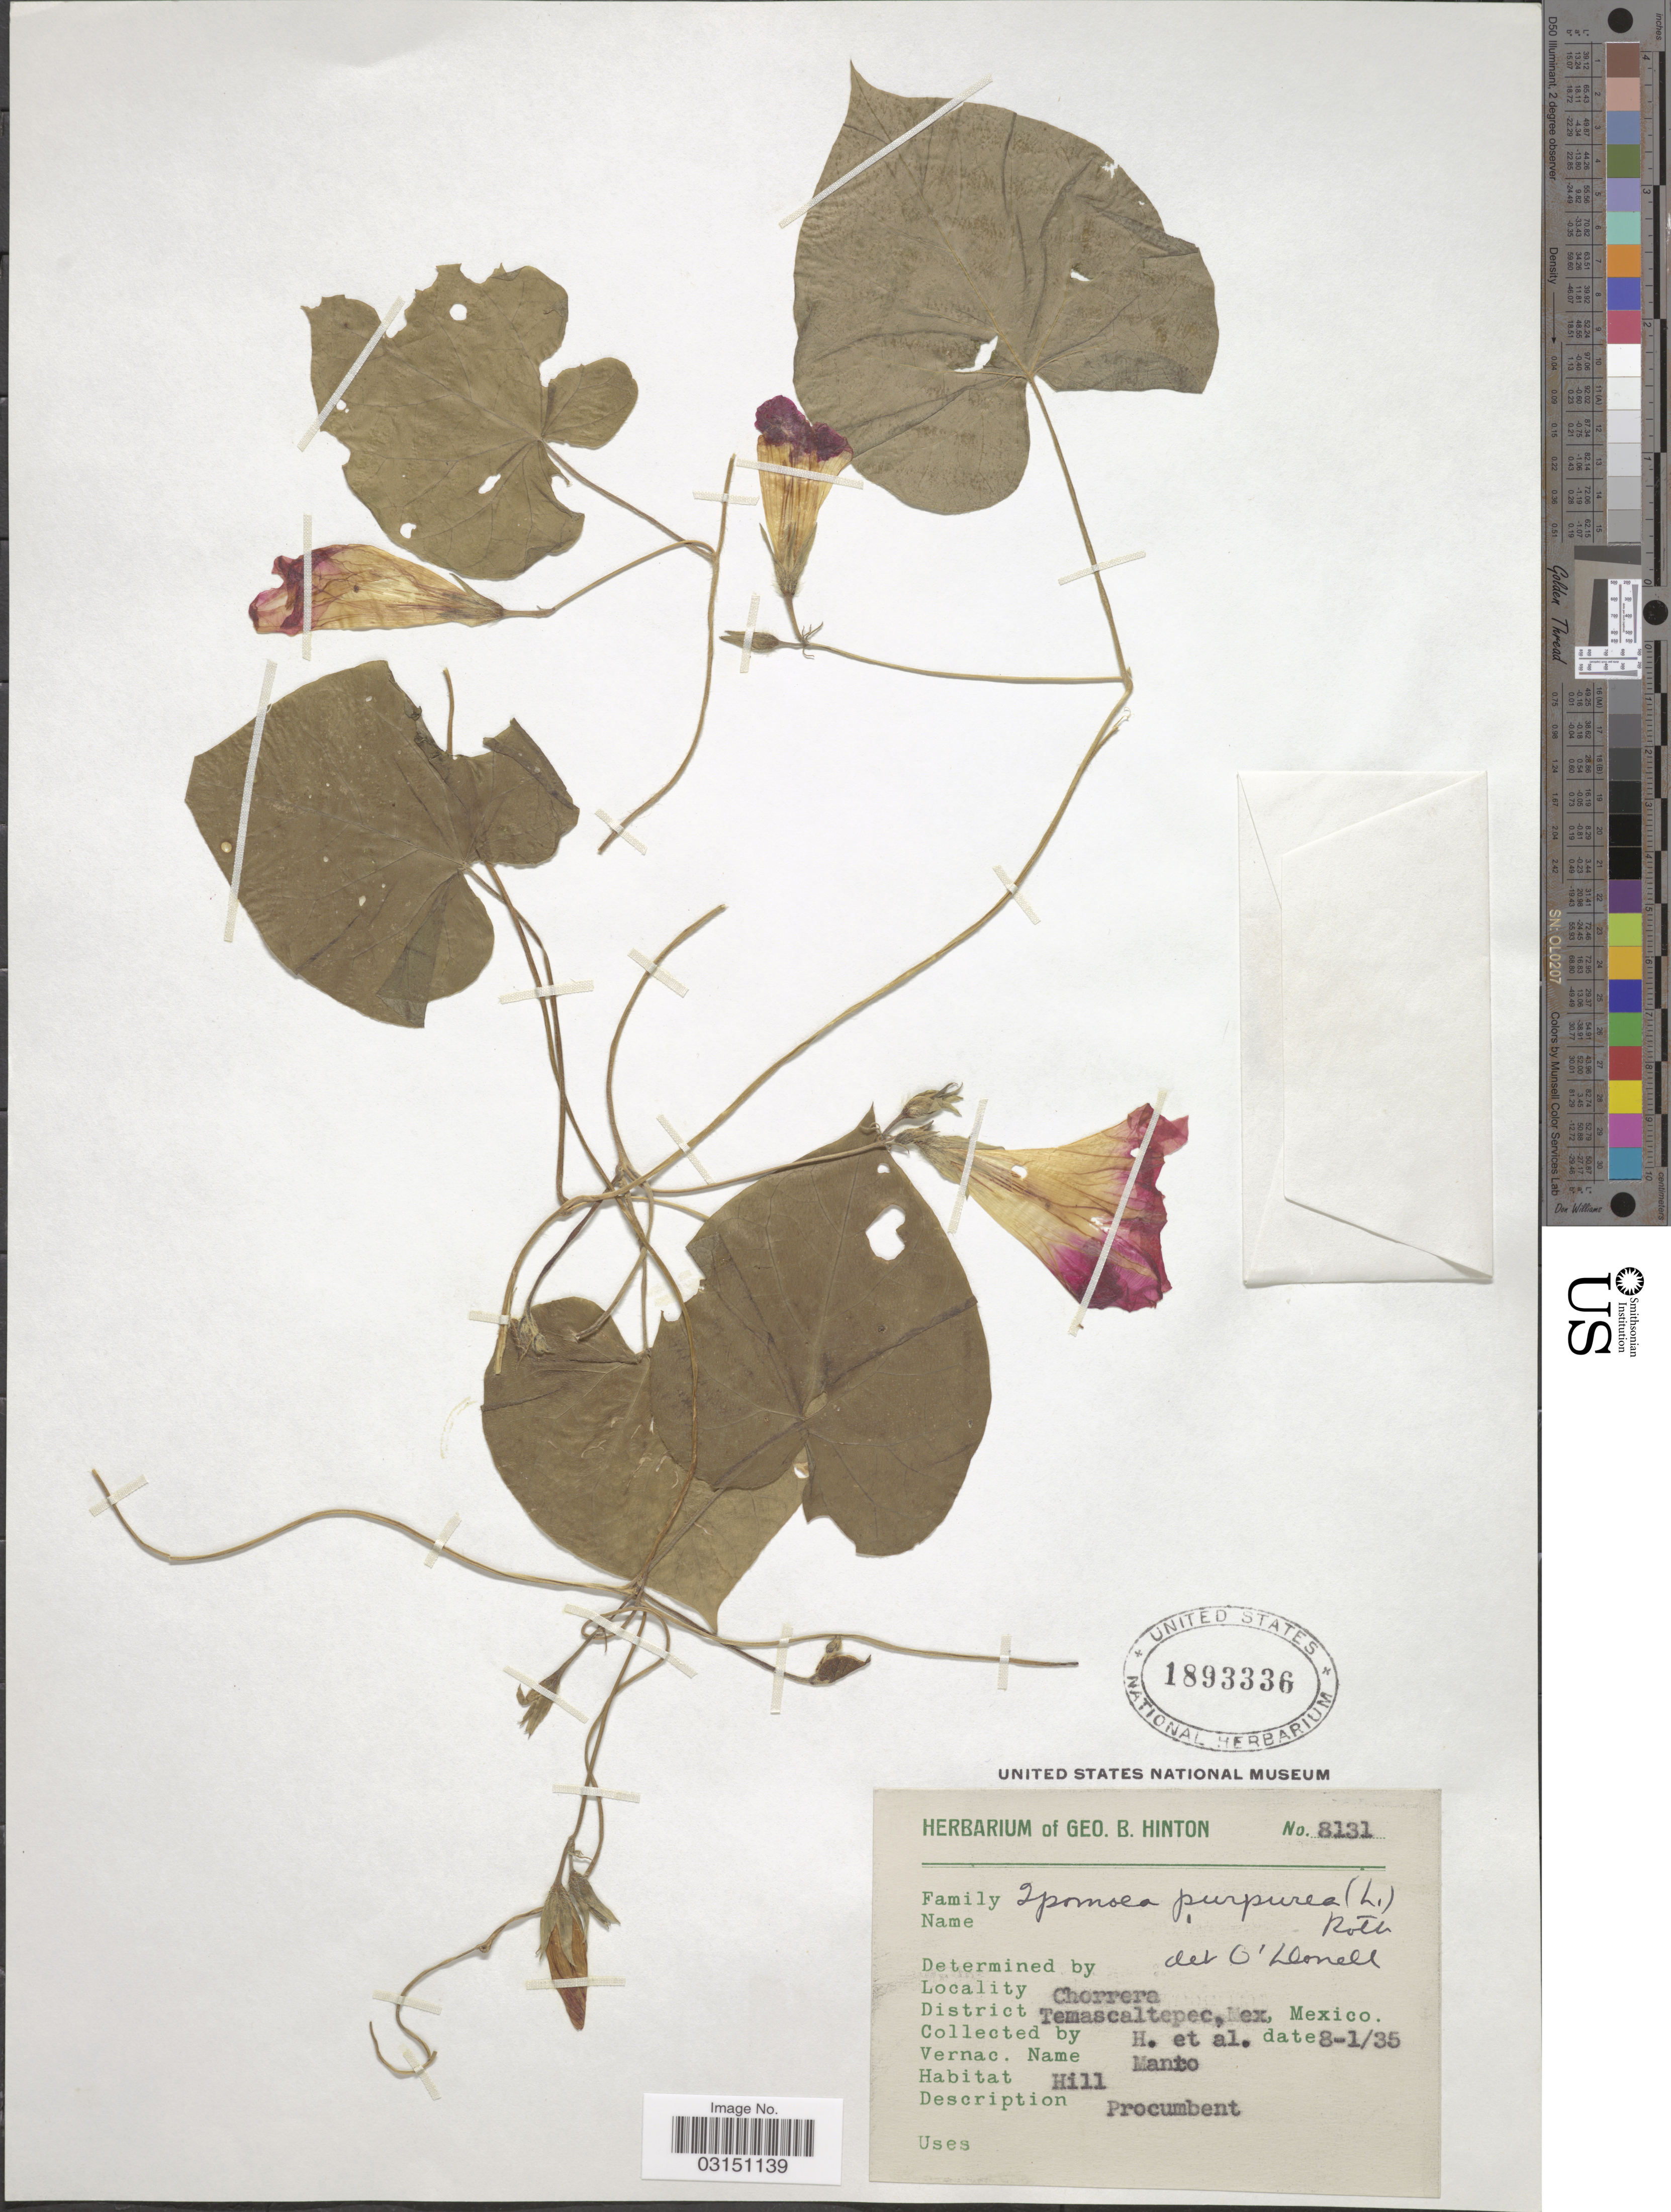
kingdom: Plantae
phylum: Tracheophyta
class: Magnoliopsida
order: Solanales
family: Convolvulaceae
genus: Ipomoea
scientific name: Ipomoea purpurea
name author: (L.) Roth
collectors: G. B. Hinton & et al.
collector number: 8131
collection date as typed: Transcribed d/m/y: 8/1/35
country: Mexico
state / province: México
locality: Chorrera, District Temascaltepec.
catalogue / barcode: US 1893336